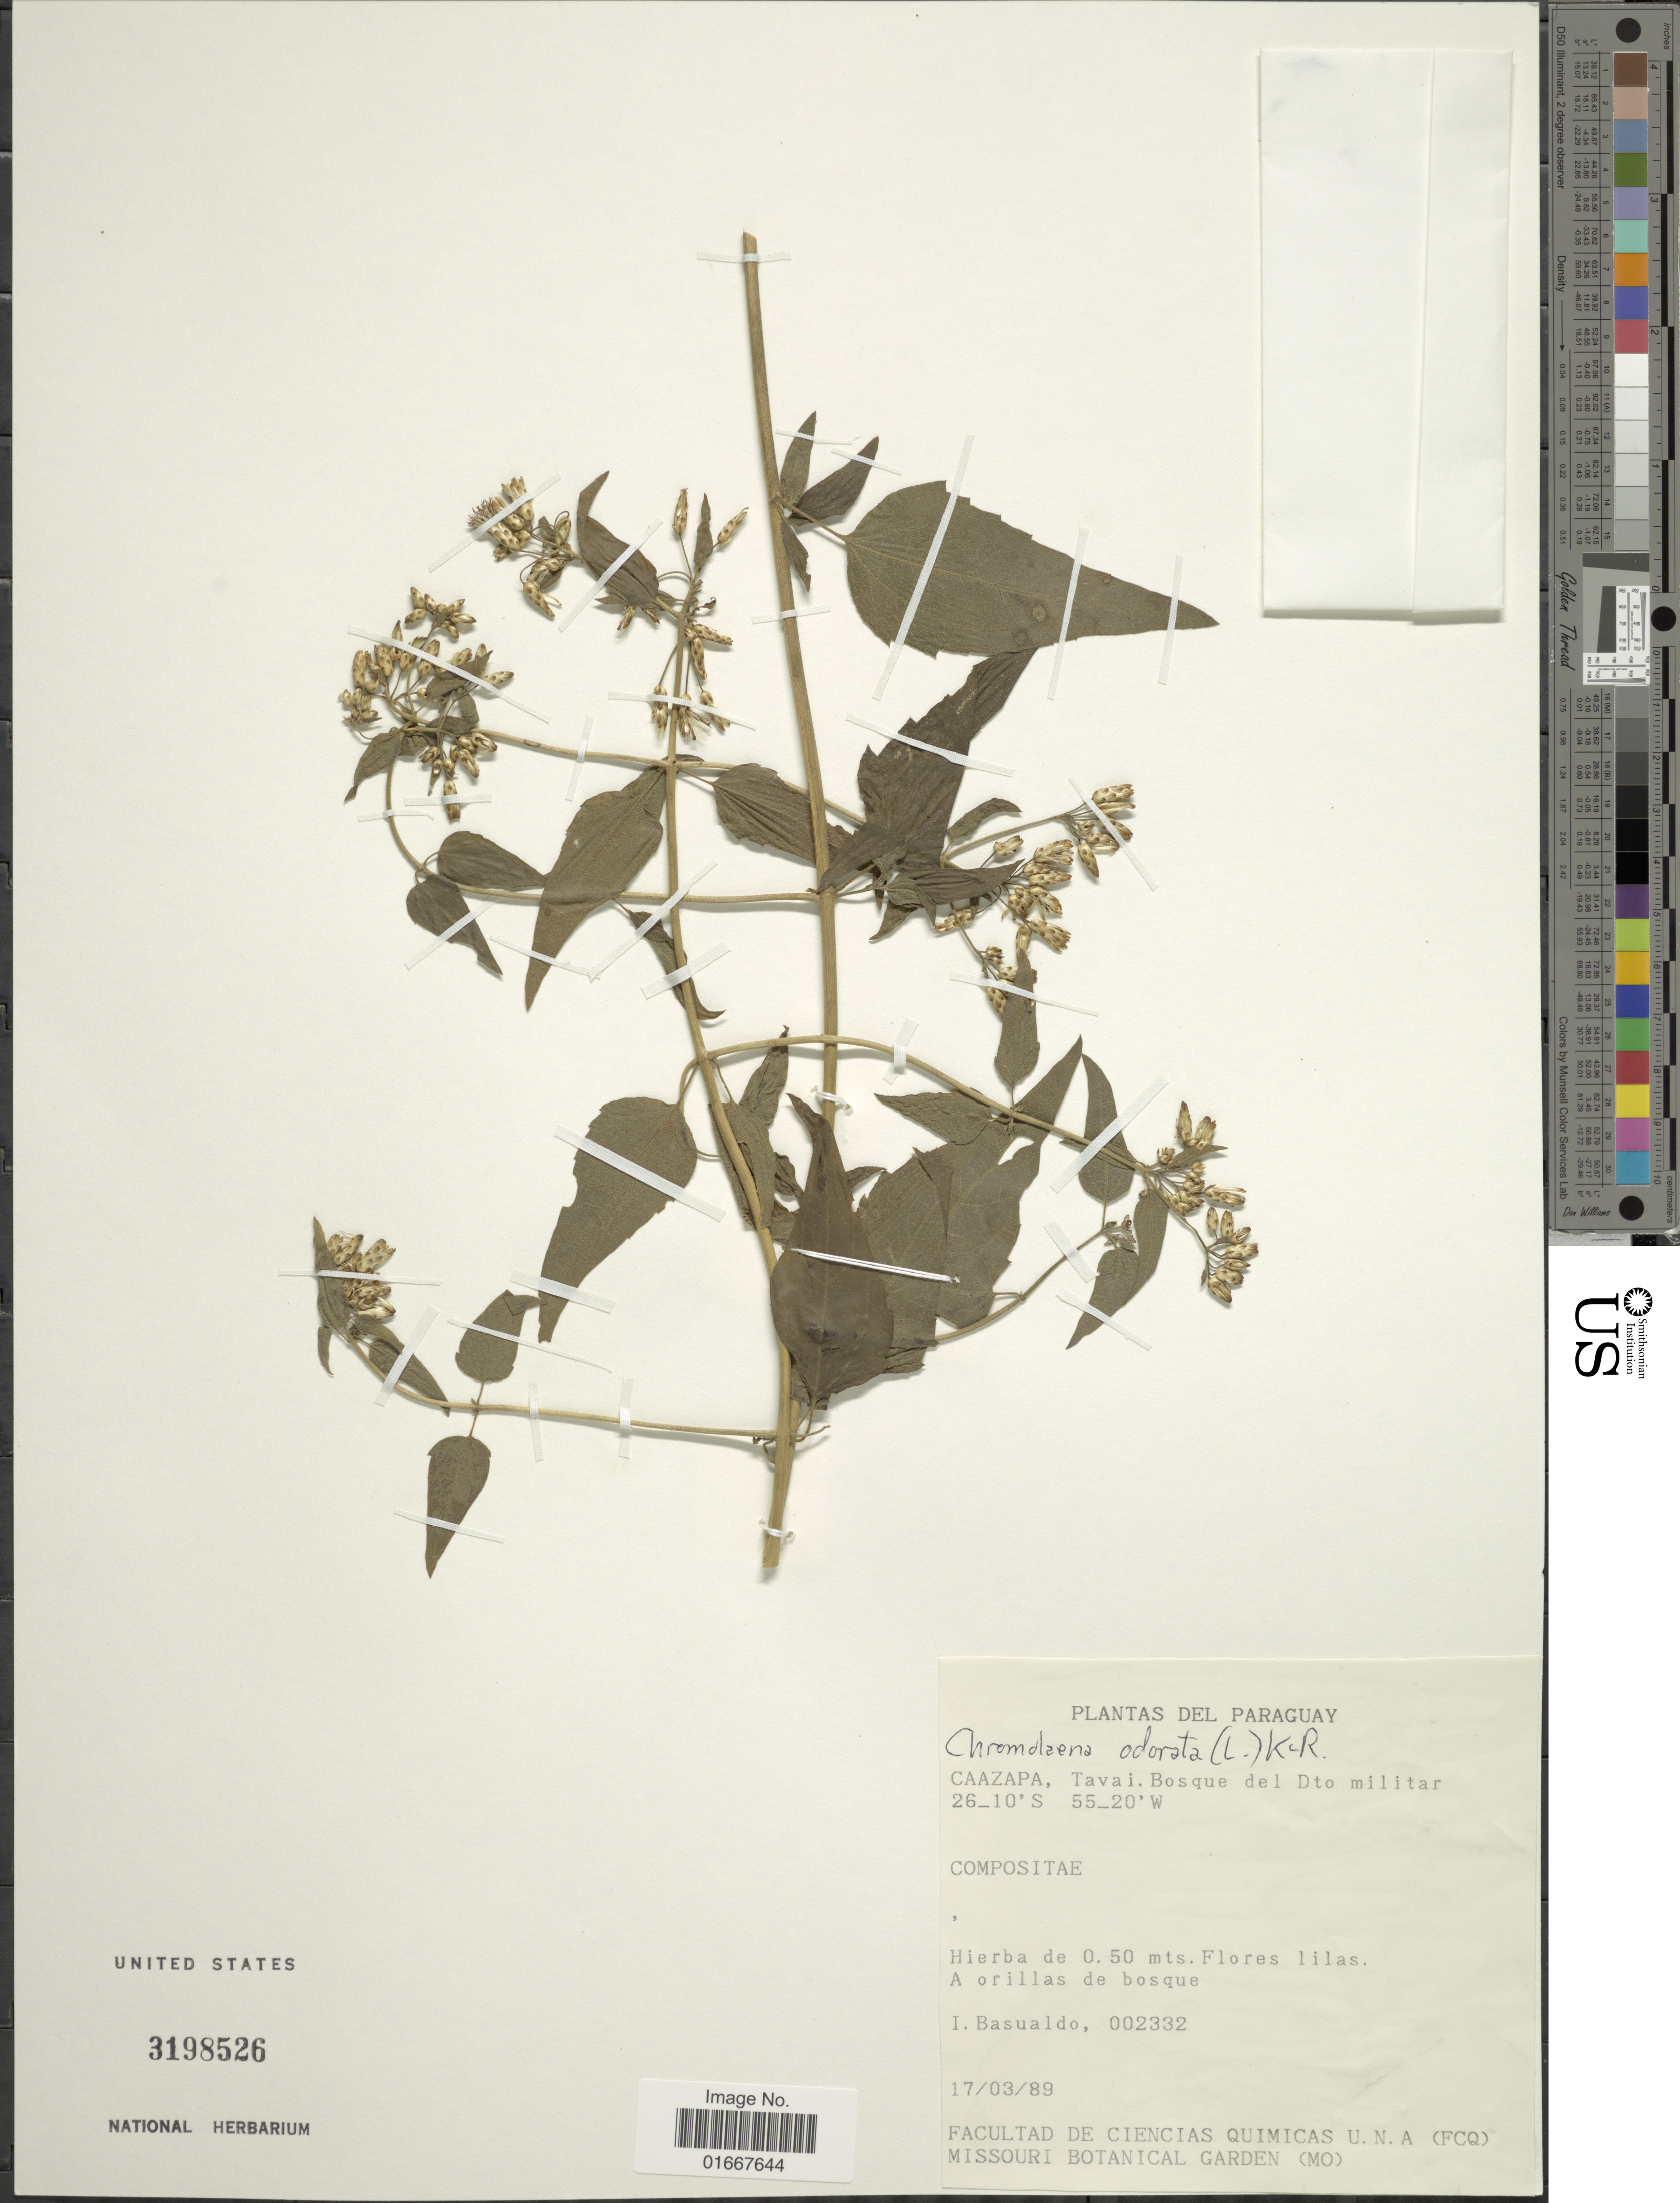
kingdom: Plantae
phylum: Tracheophyta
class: Magnoliopsida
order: Asterales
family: Asteraceae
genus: Chromolaena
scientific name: Chromolaena odorata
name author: (L.) R.M. King & H. Rob.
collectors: I. Basualdo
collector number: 002332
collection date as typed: Transcribed d/m/y: 17/3/89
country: Paraguay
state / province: Caazapa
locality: Tavai. Bosque del Dto militar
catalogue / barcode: US 3198526